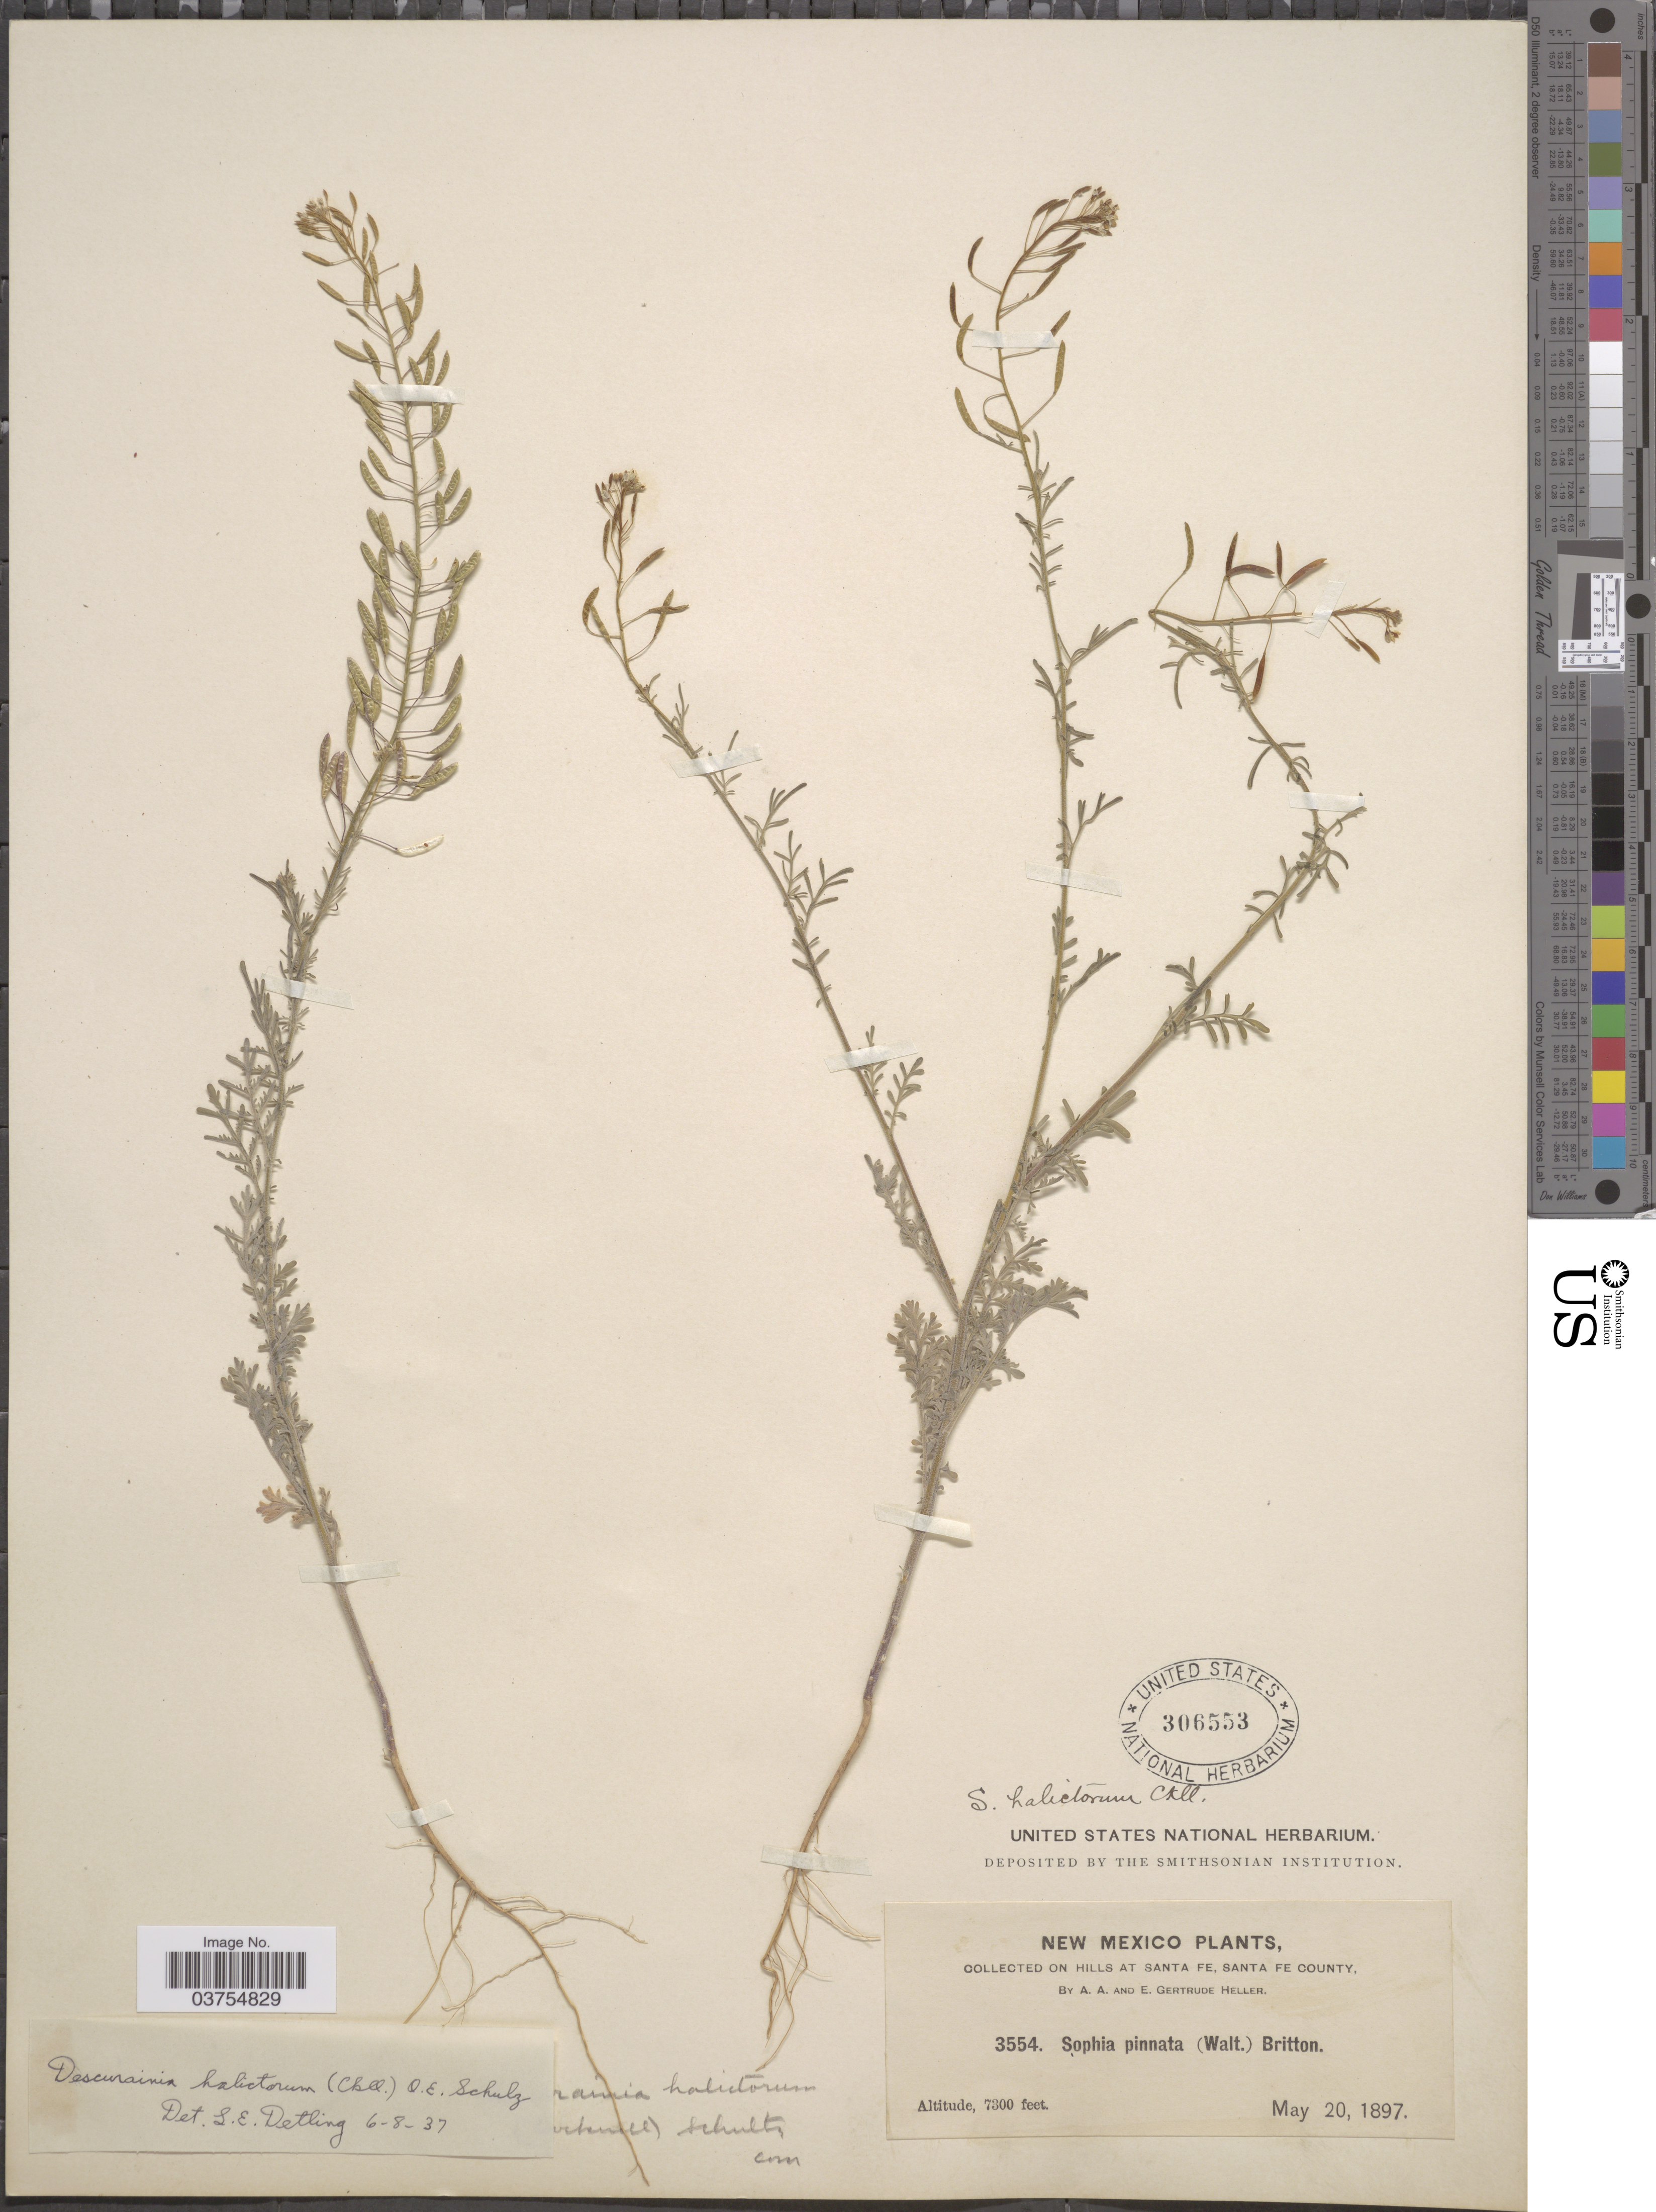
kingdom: Plantae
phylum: Tracheophyta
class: Magnoliopsida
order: Brassicales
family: Brassicaceae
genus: Descurainia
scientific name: Descurainia pinnata subsp. halictorum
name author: (Cockerell) Detling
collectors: A. A. Heller & E. G. Heller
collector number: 3554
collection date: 1897-05-20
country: United States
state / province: New Mexico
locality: On hills at Santa Fe, Santa Fe County.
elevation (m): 2225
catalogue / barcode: US 306553